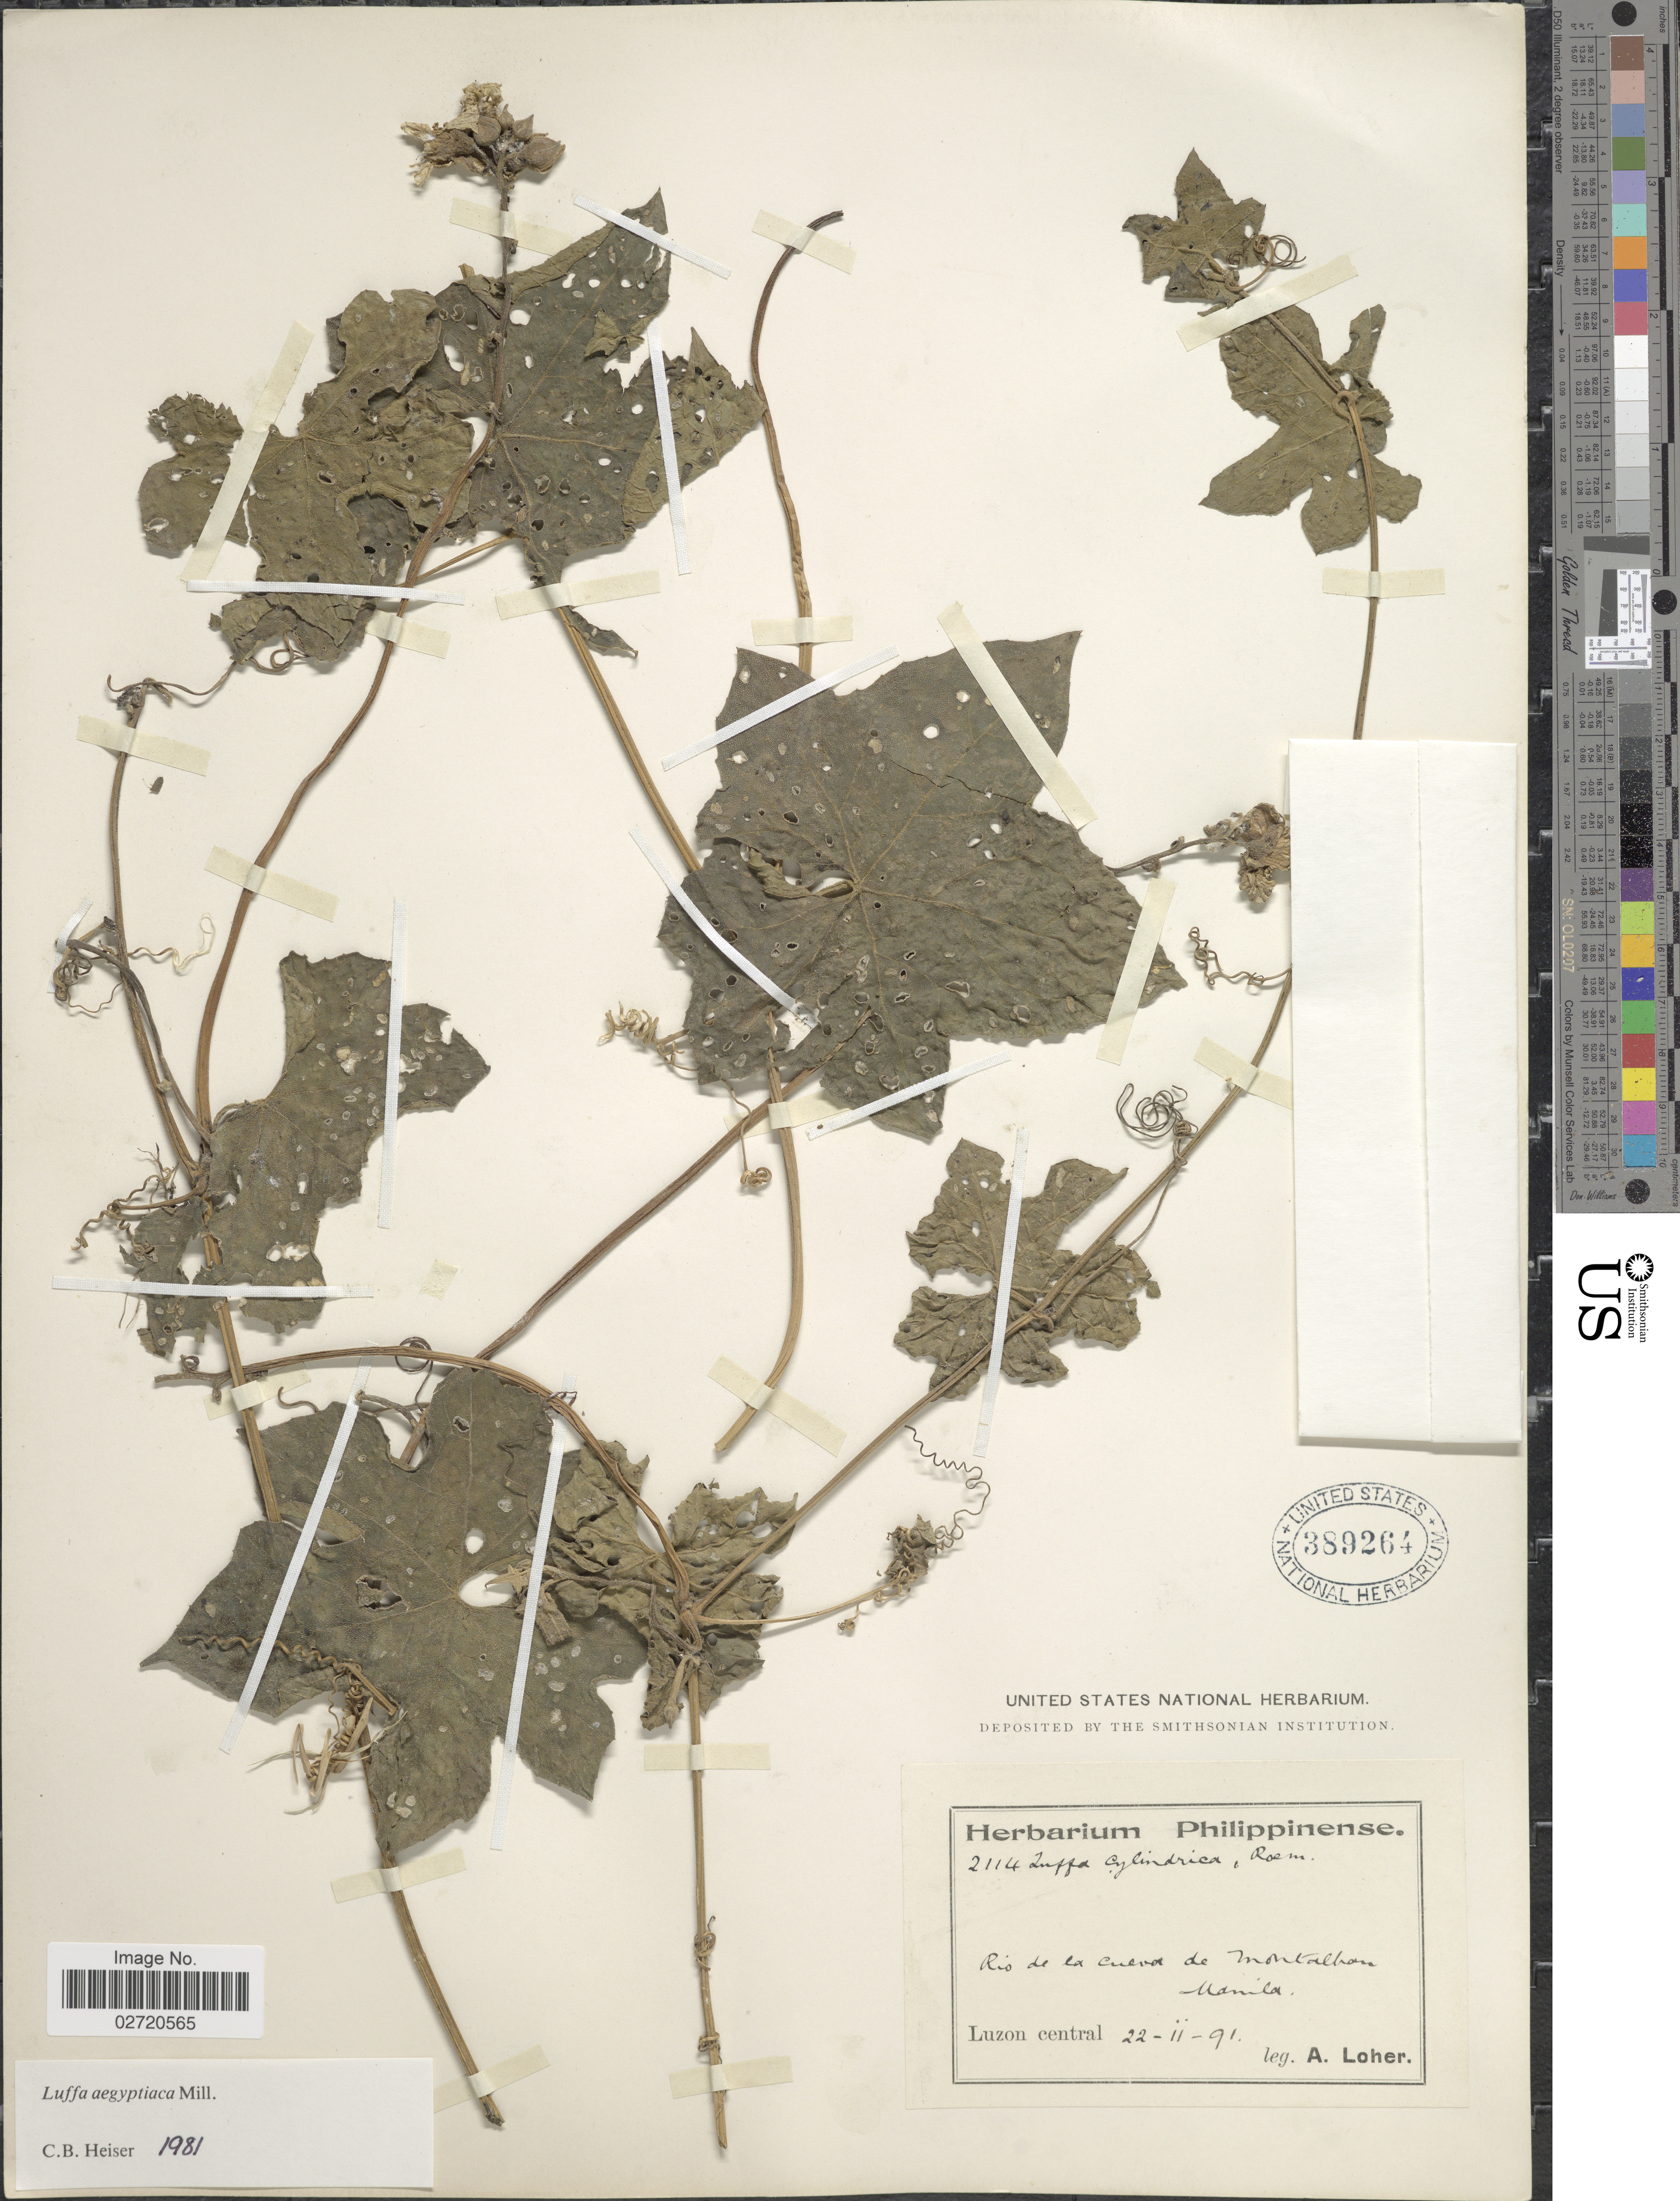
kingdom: Plantae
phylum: Tracheophyta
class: Magnoliopsida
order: Cucurbitales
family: Cucurbitaceae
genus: Luffa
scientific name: Luffa aegyptiaca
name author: Mill.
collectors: A. Loher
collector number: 2114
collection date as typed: Transcribed d/m/y: 22/1/91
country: Philippines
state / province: National Capital Region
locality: Rio de la Culva de Montalban, Manila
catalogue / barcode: US 389264